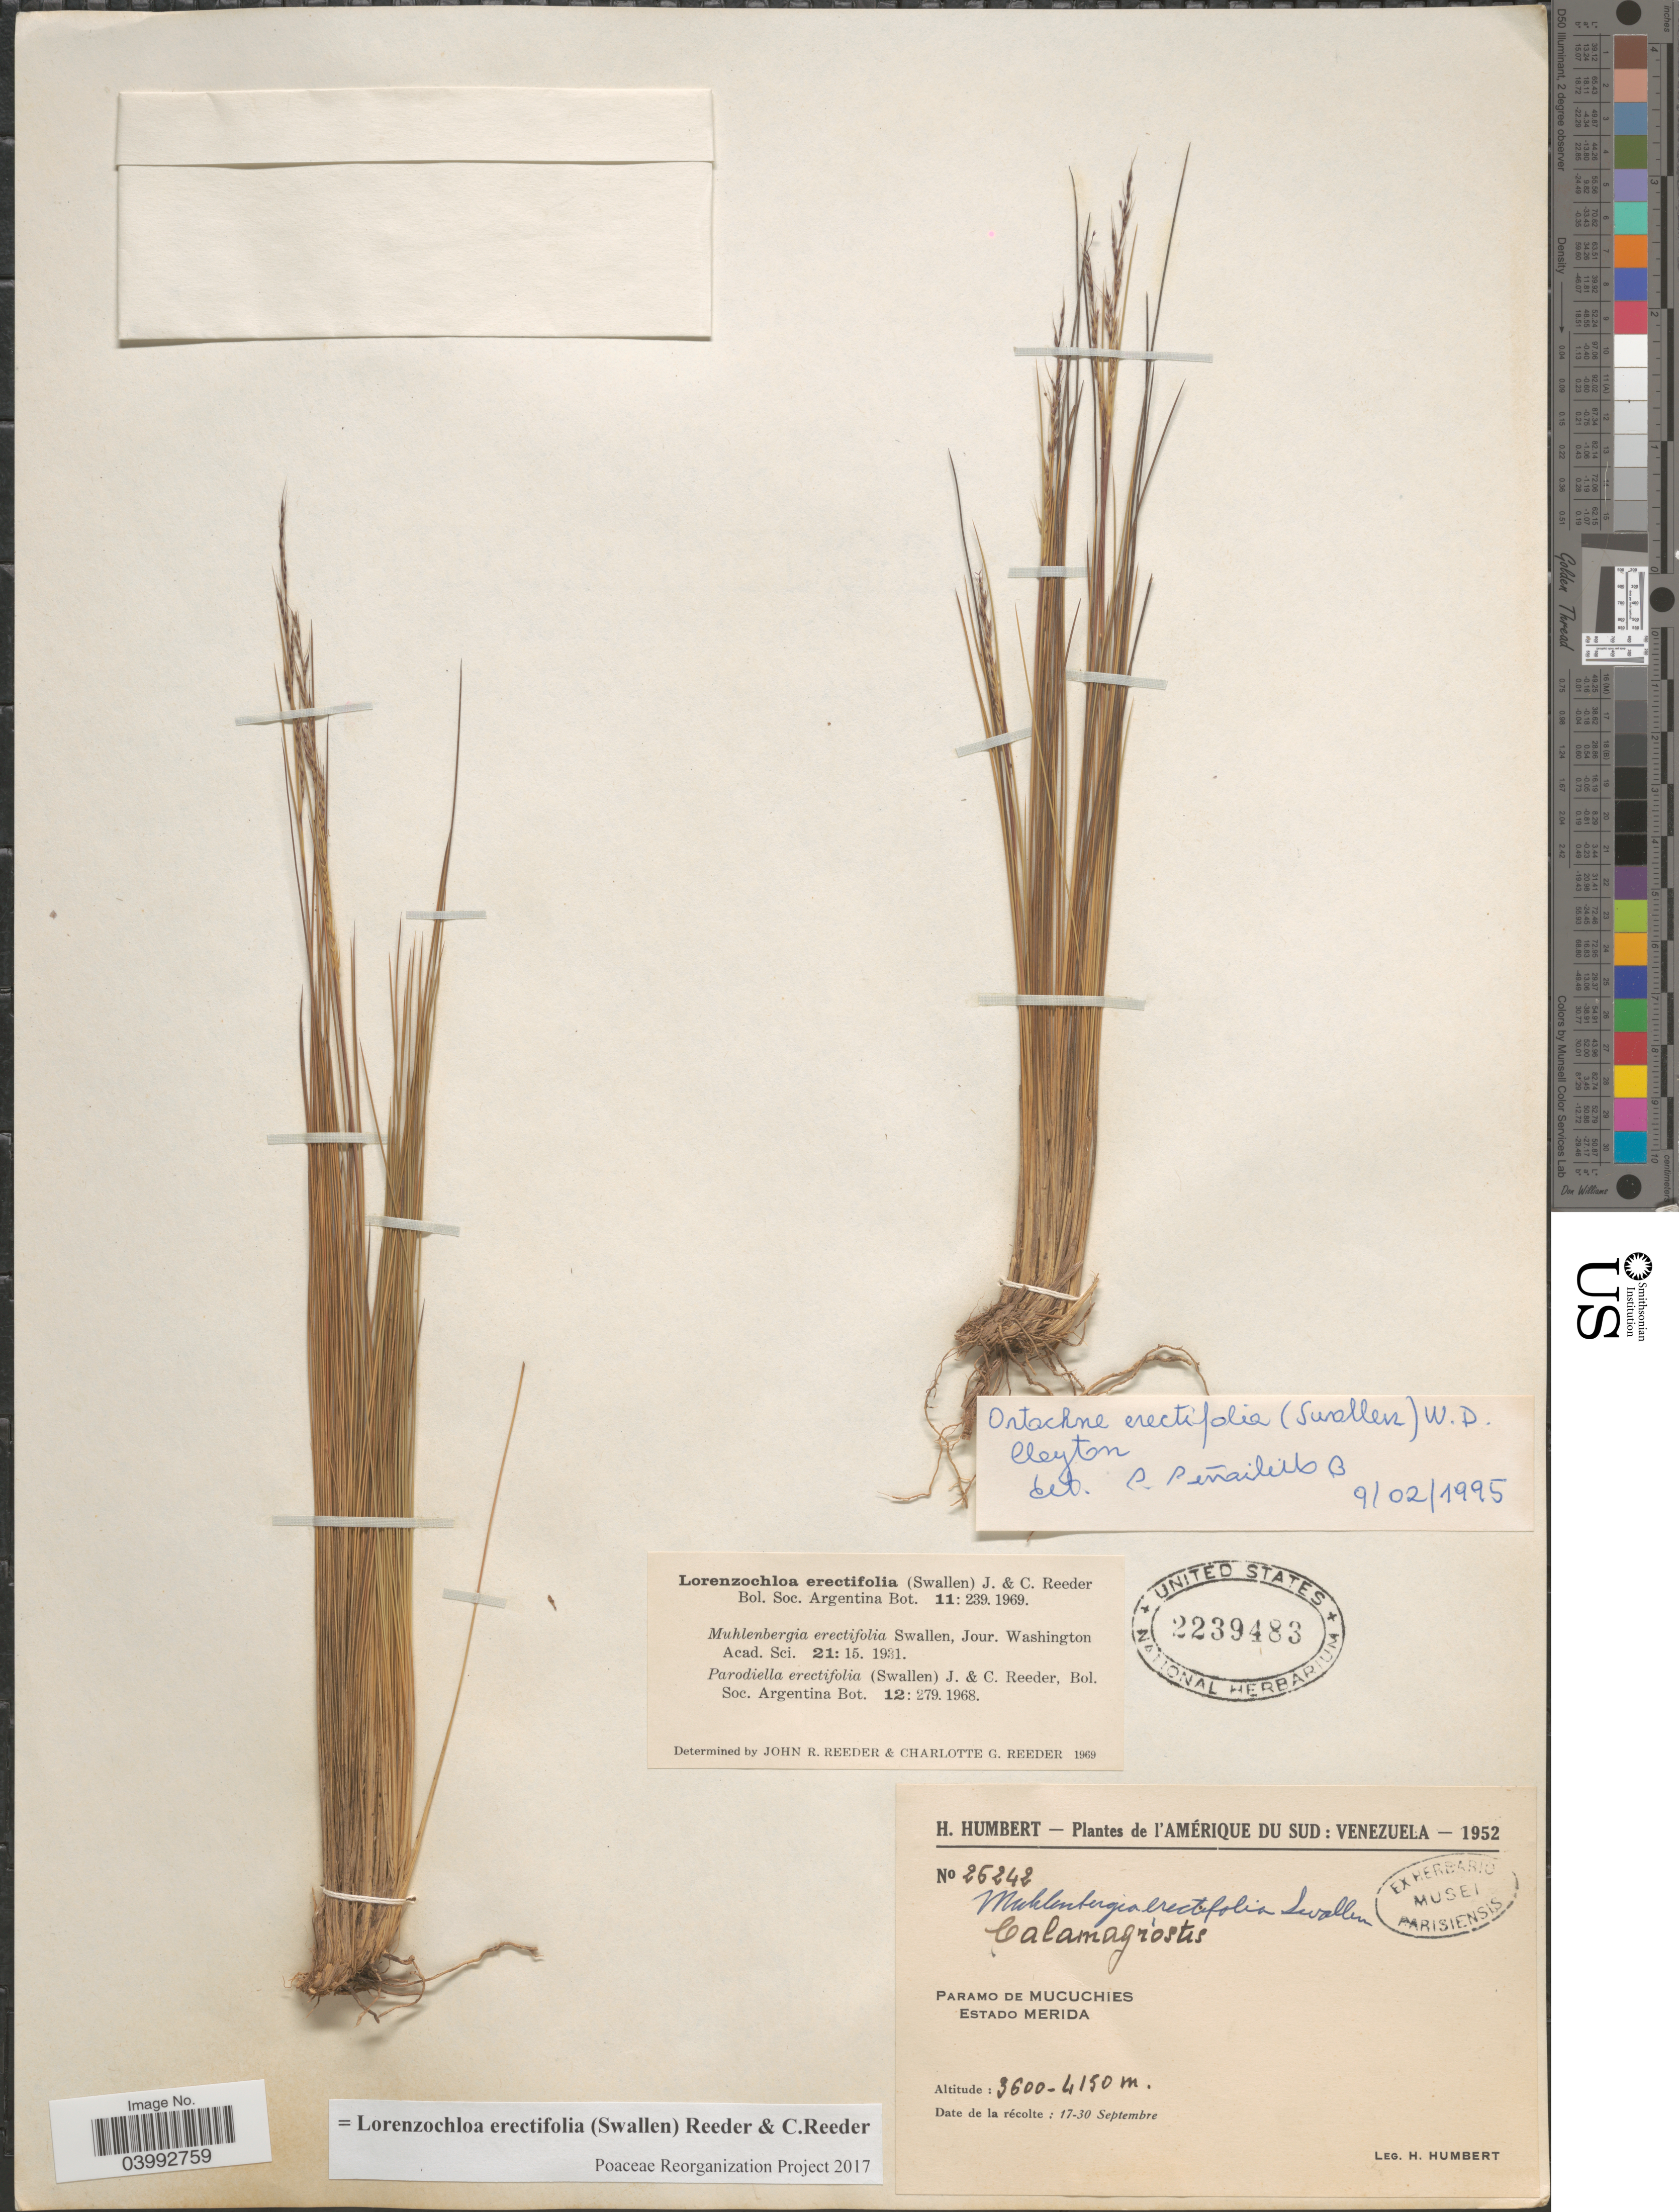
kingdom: Plantae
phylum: Tracheophyta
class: Liliopsida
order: Poales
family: Poaceae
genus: Lorenzochloa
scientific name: Lorenzochloa erectifolia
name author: (Swallen) Reeder & C. Reeder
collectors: H. Humbert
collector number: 25242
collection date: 1952-09-17/1952-09-30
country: Venezuela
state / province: Merida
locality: Paramo de Mucuchies.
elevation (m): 3600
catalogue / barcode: US 2239483